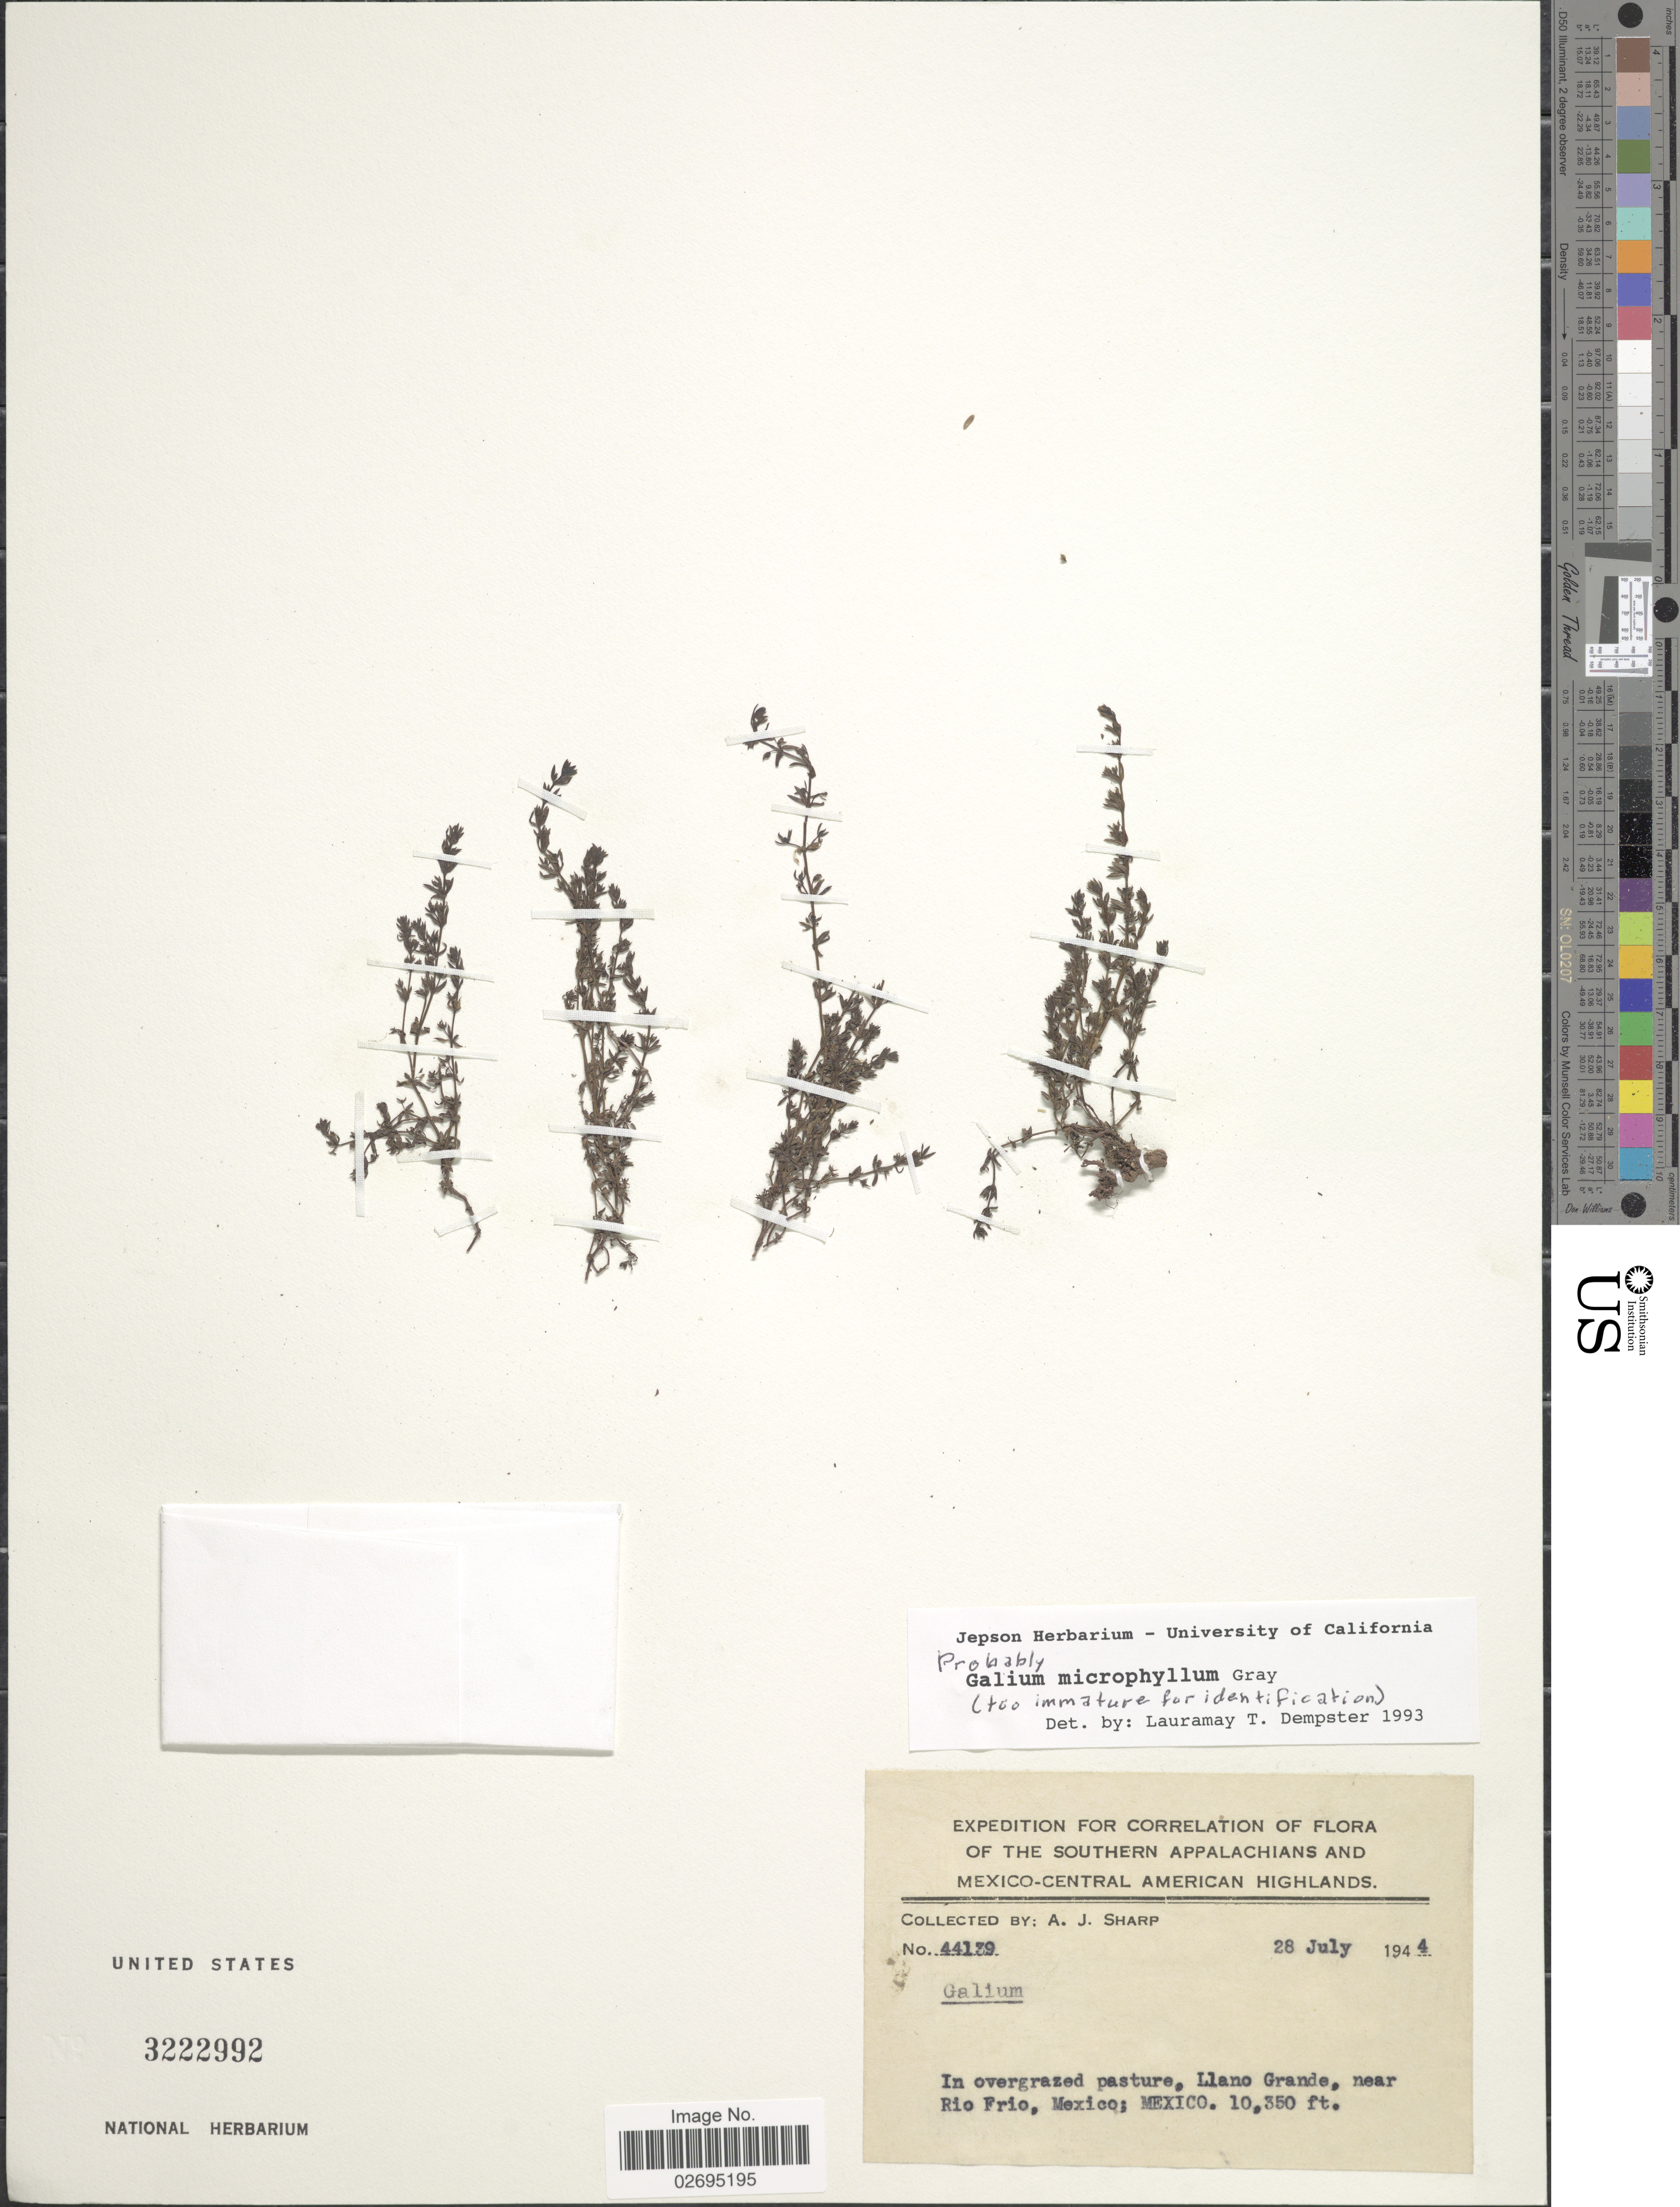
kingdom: Plantae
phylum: Tracheophyta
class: Magnoliopsida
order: Gentianales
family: Rubiaceae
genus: Galium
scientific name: Galium microphyllum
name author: A. Gray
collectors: A. J. Sharp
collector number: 44139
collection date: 1944-07-28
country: Mexico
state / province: México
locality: Llano Grande, near Rio Frio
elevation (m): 3155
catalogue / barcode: US 3222992